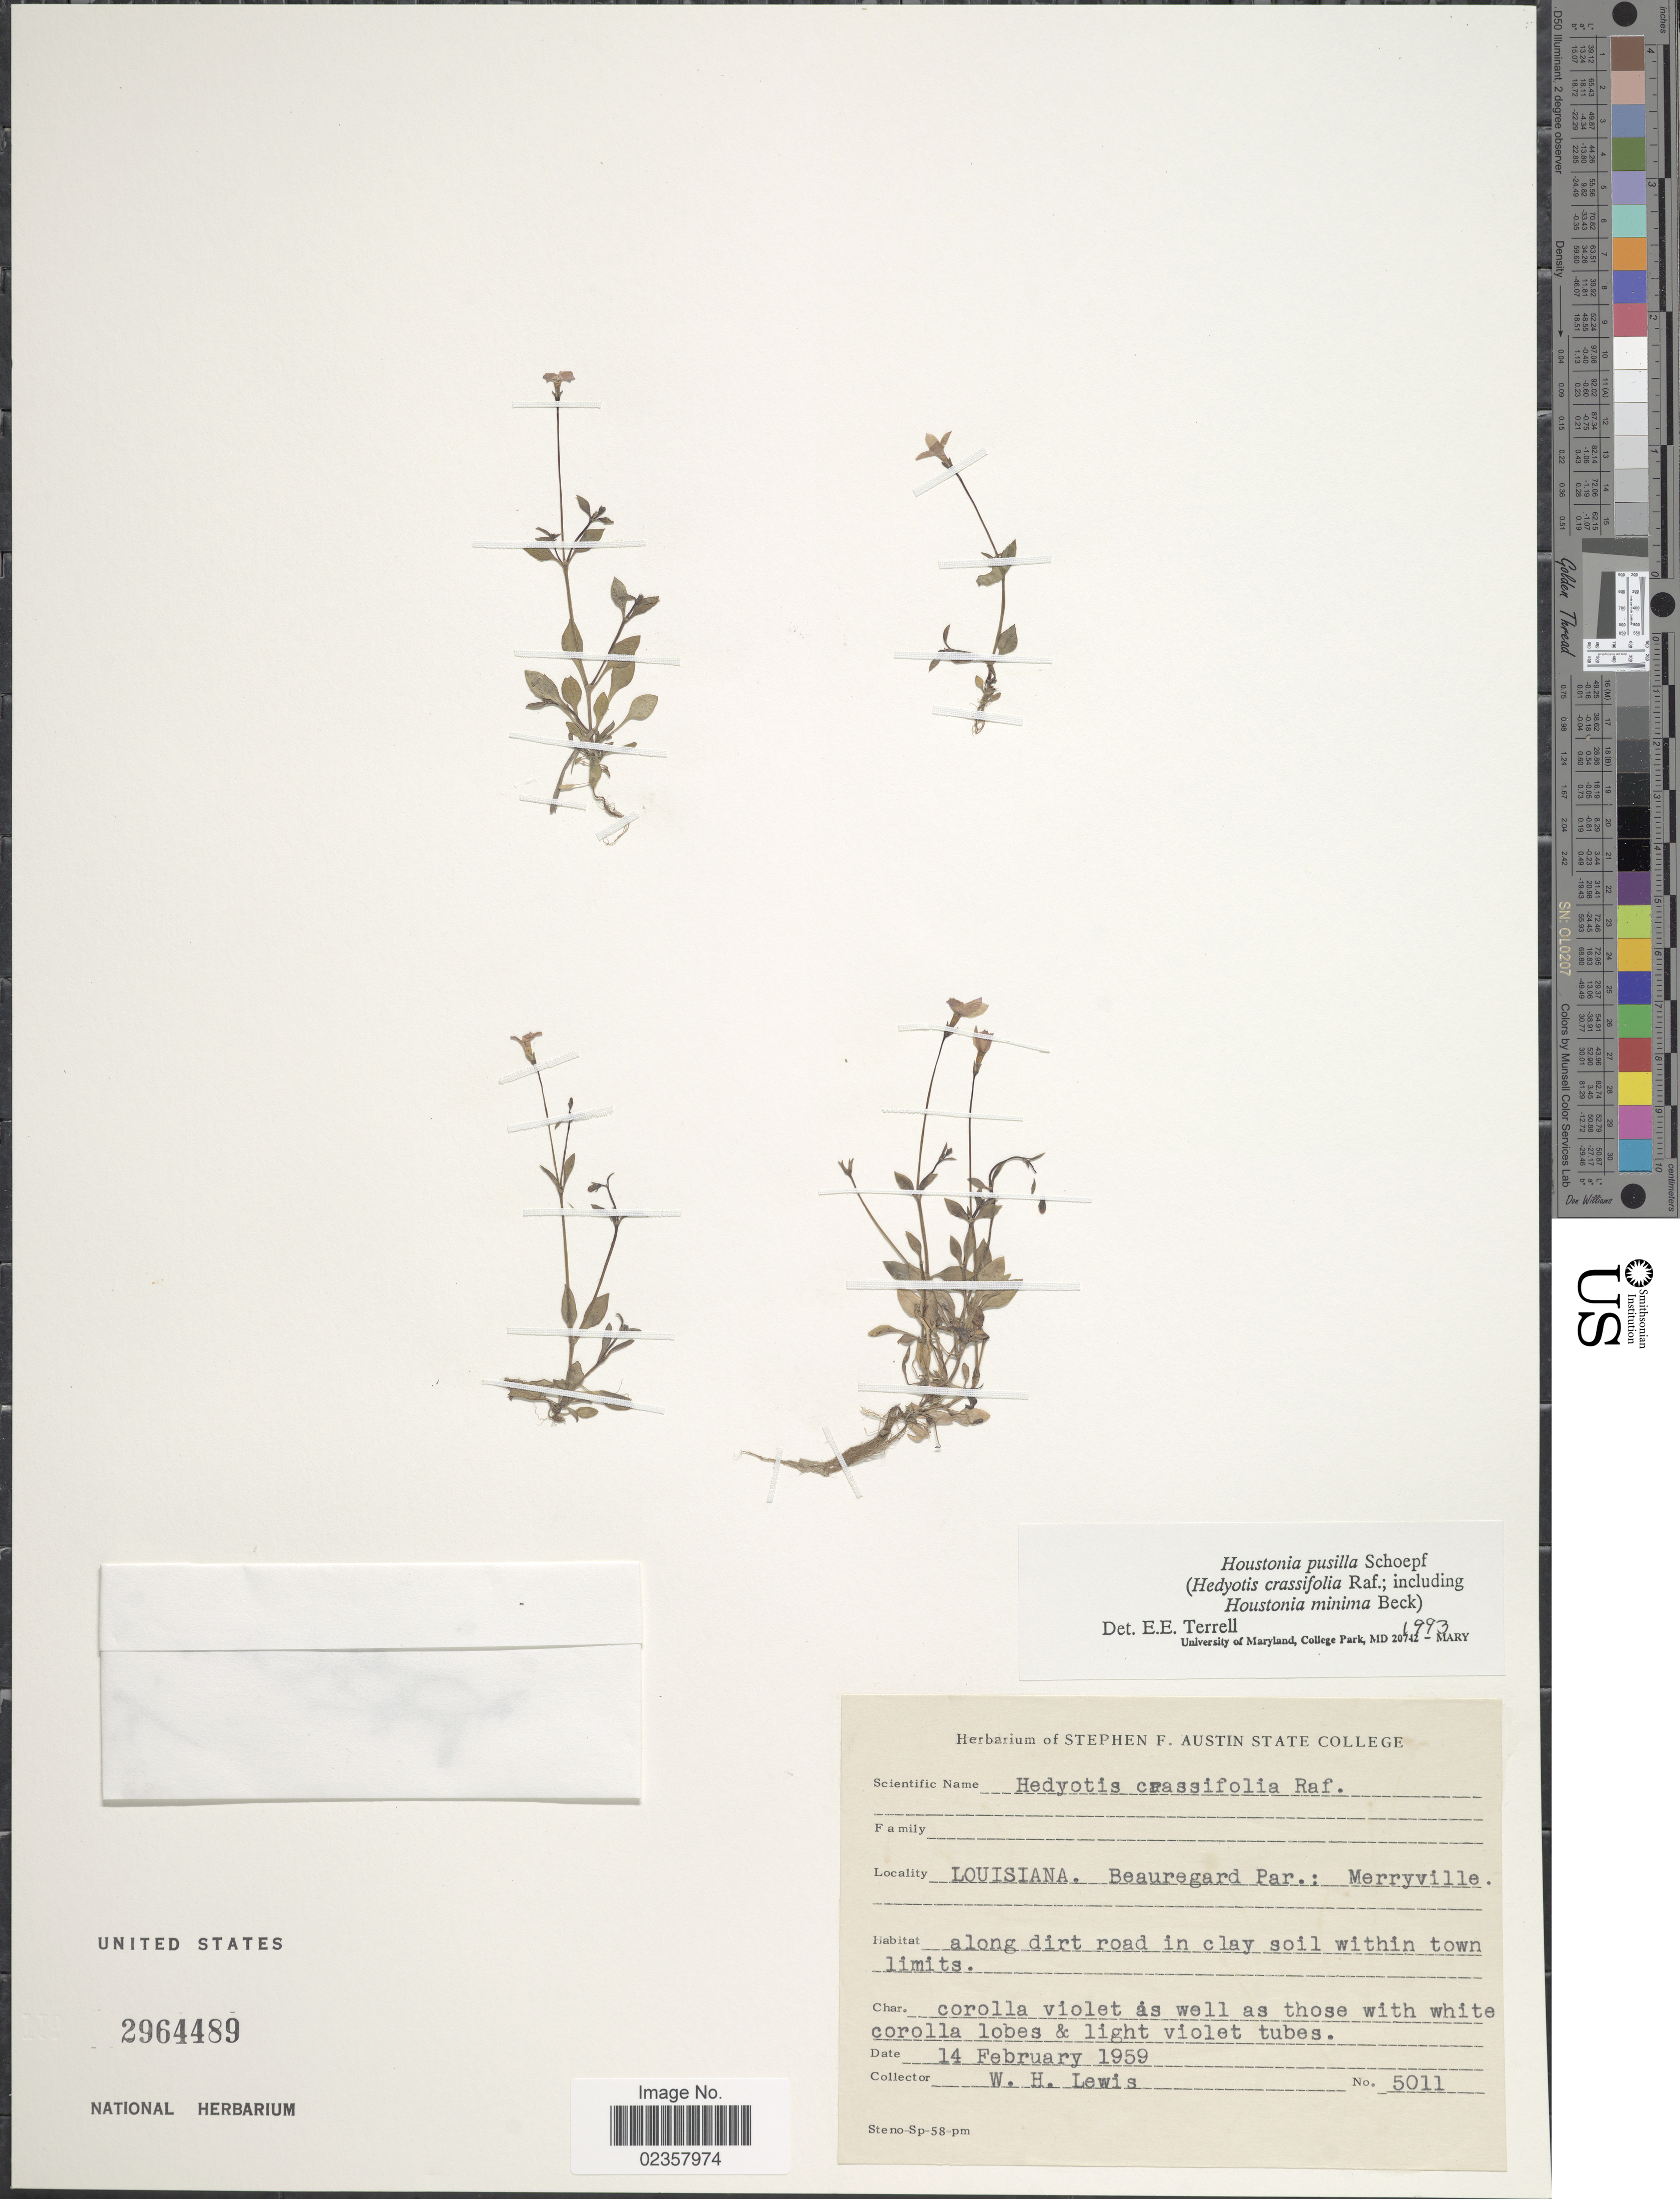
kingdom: Plantae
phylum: Tracheophyta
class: Magnoliopsida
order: Gentianales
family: Rubiaceae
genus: Houstonia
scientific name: Houstonia pusilla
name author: Schoepf.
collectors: W. H. Lewis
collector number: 5011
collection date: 1959-02-14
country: United States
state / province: Louisiana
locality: Lousiana. Beauregard Par.: Merryville.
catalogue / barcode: US 2964489